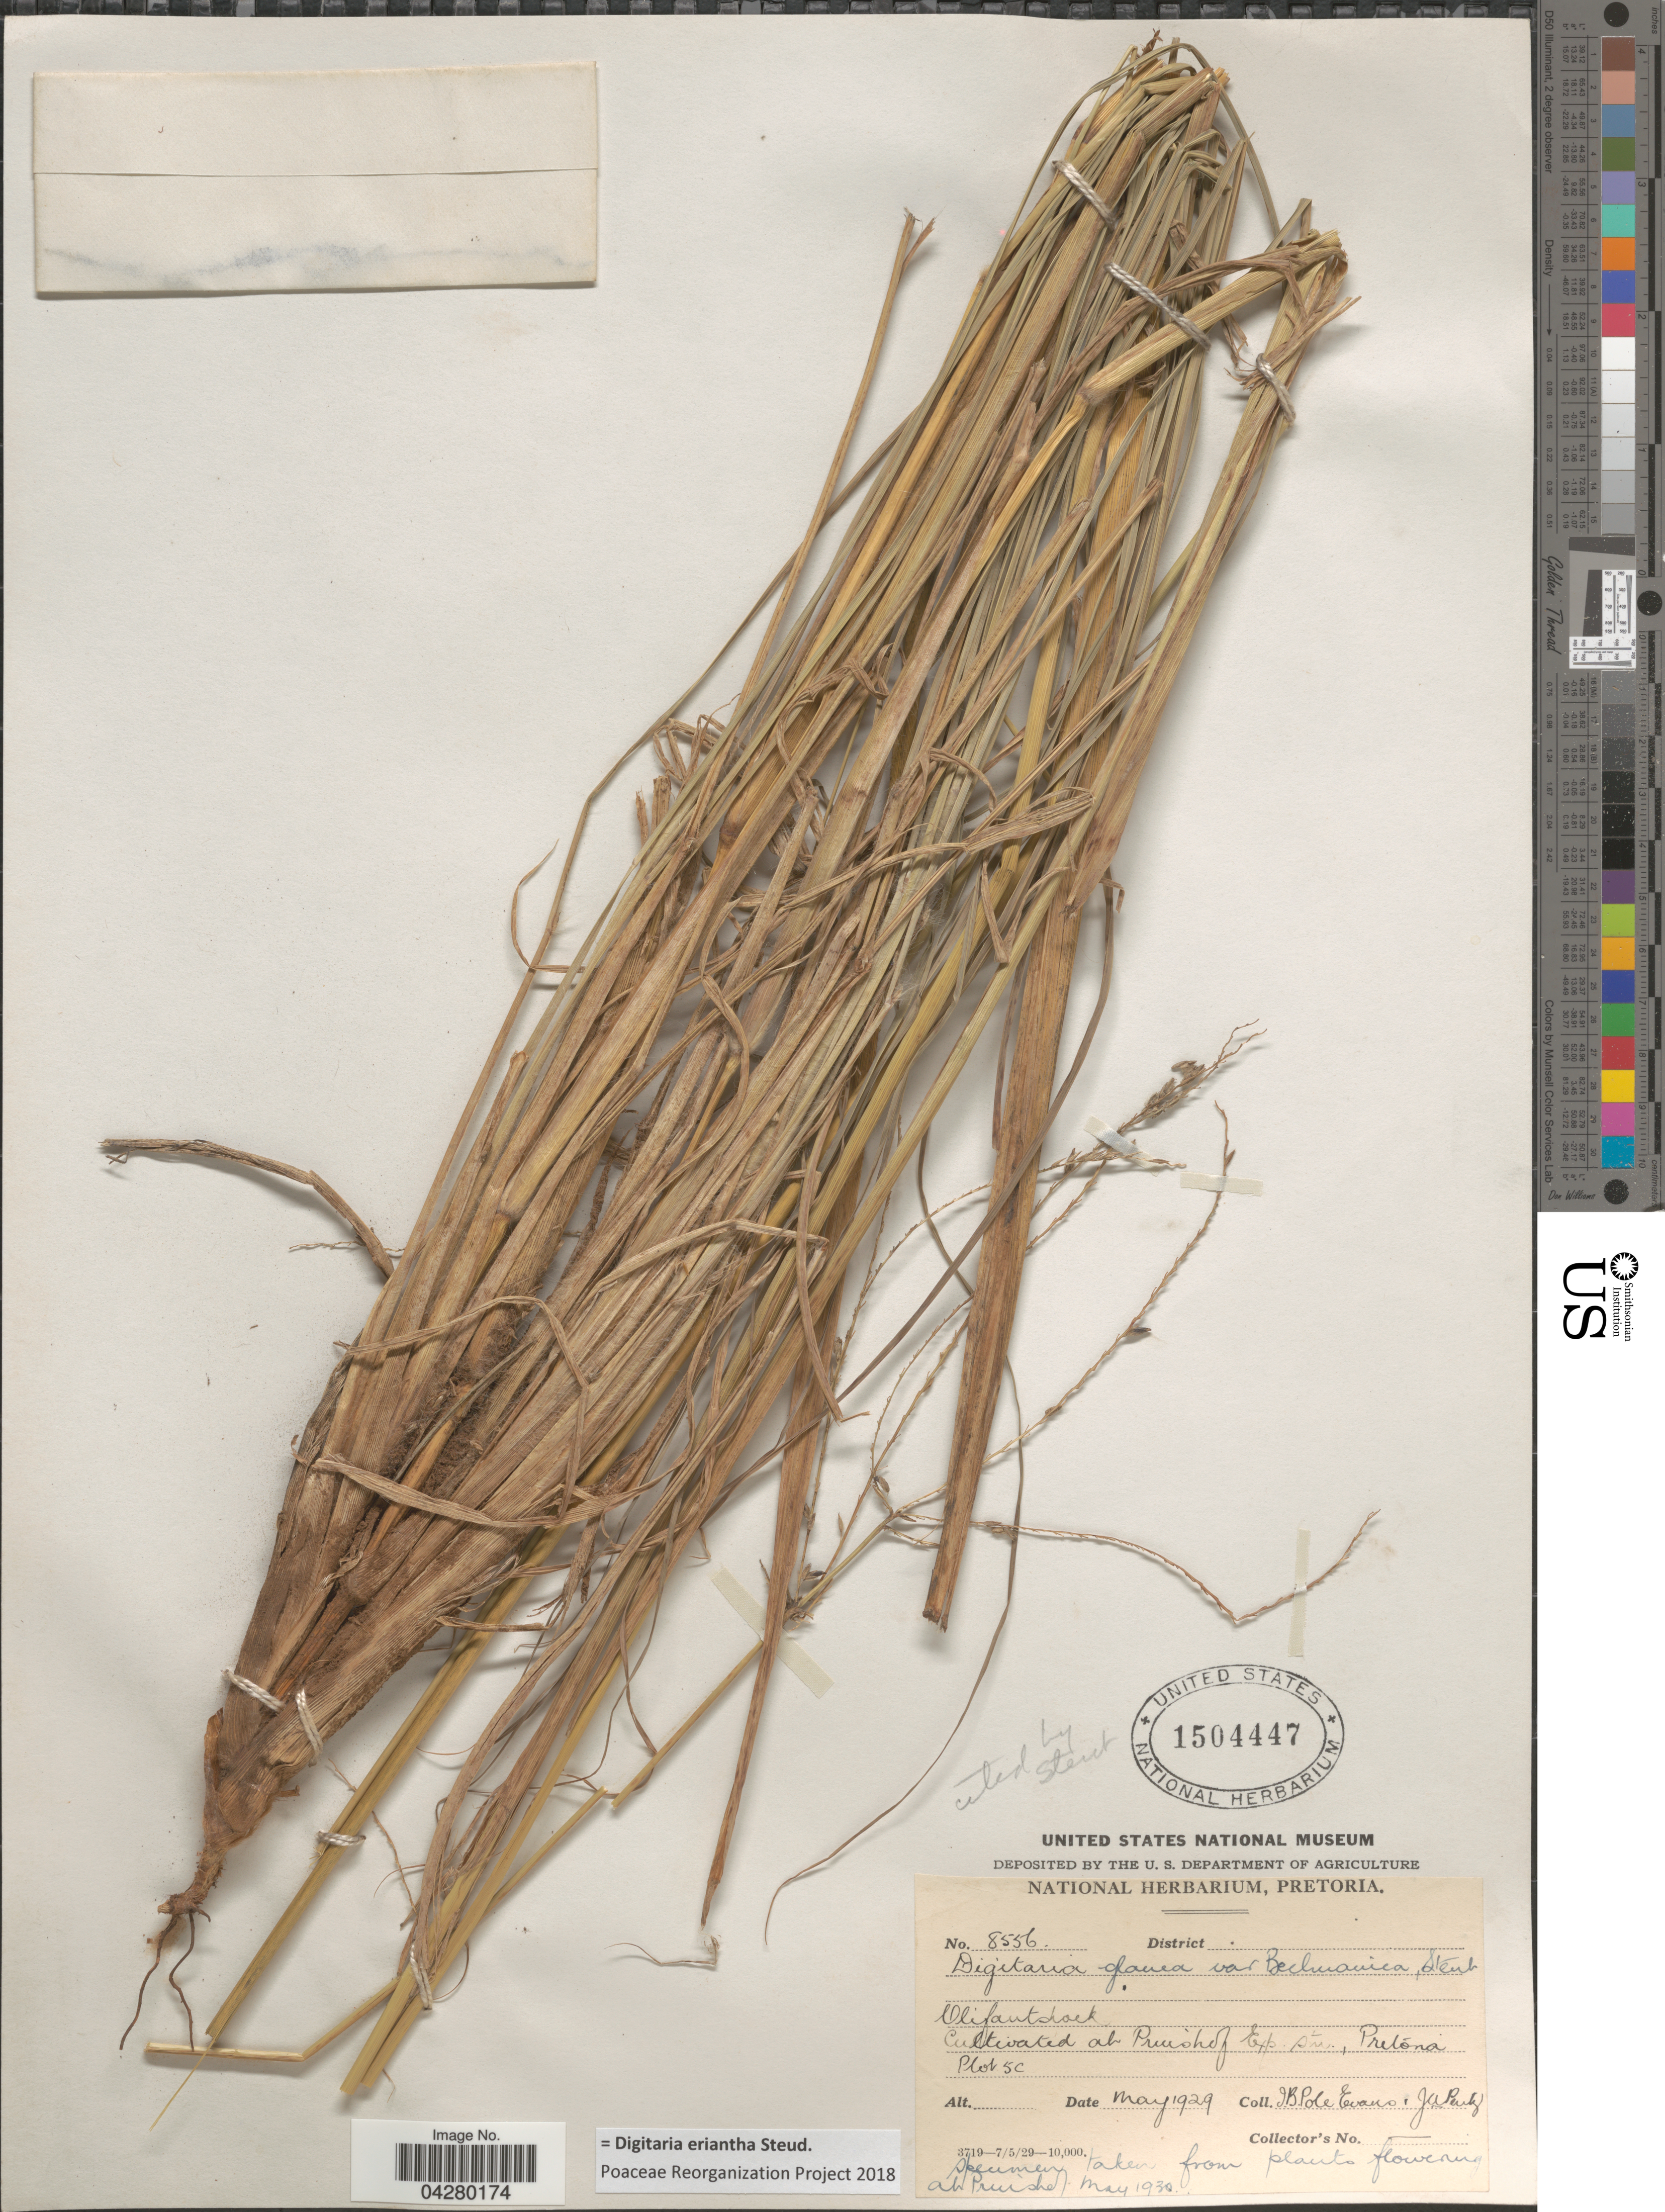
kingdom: Plantae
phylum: Tracheophyta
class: Liliopsida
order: Poales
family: Poaceae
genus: Digitaria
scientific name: Digitaria eriantha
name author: Steud.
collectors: I. B. Pole-Evans & J. Pentz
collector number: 8556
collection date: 1929-05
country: South Africa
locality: Cultivated at the Prinshof Exp. Stn., Pretoria Plot 5C.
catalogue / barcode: US 1504447